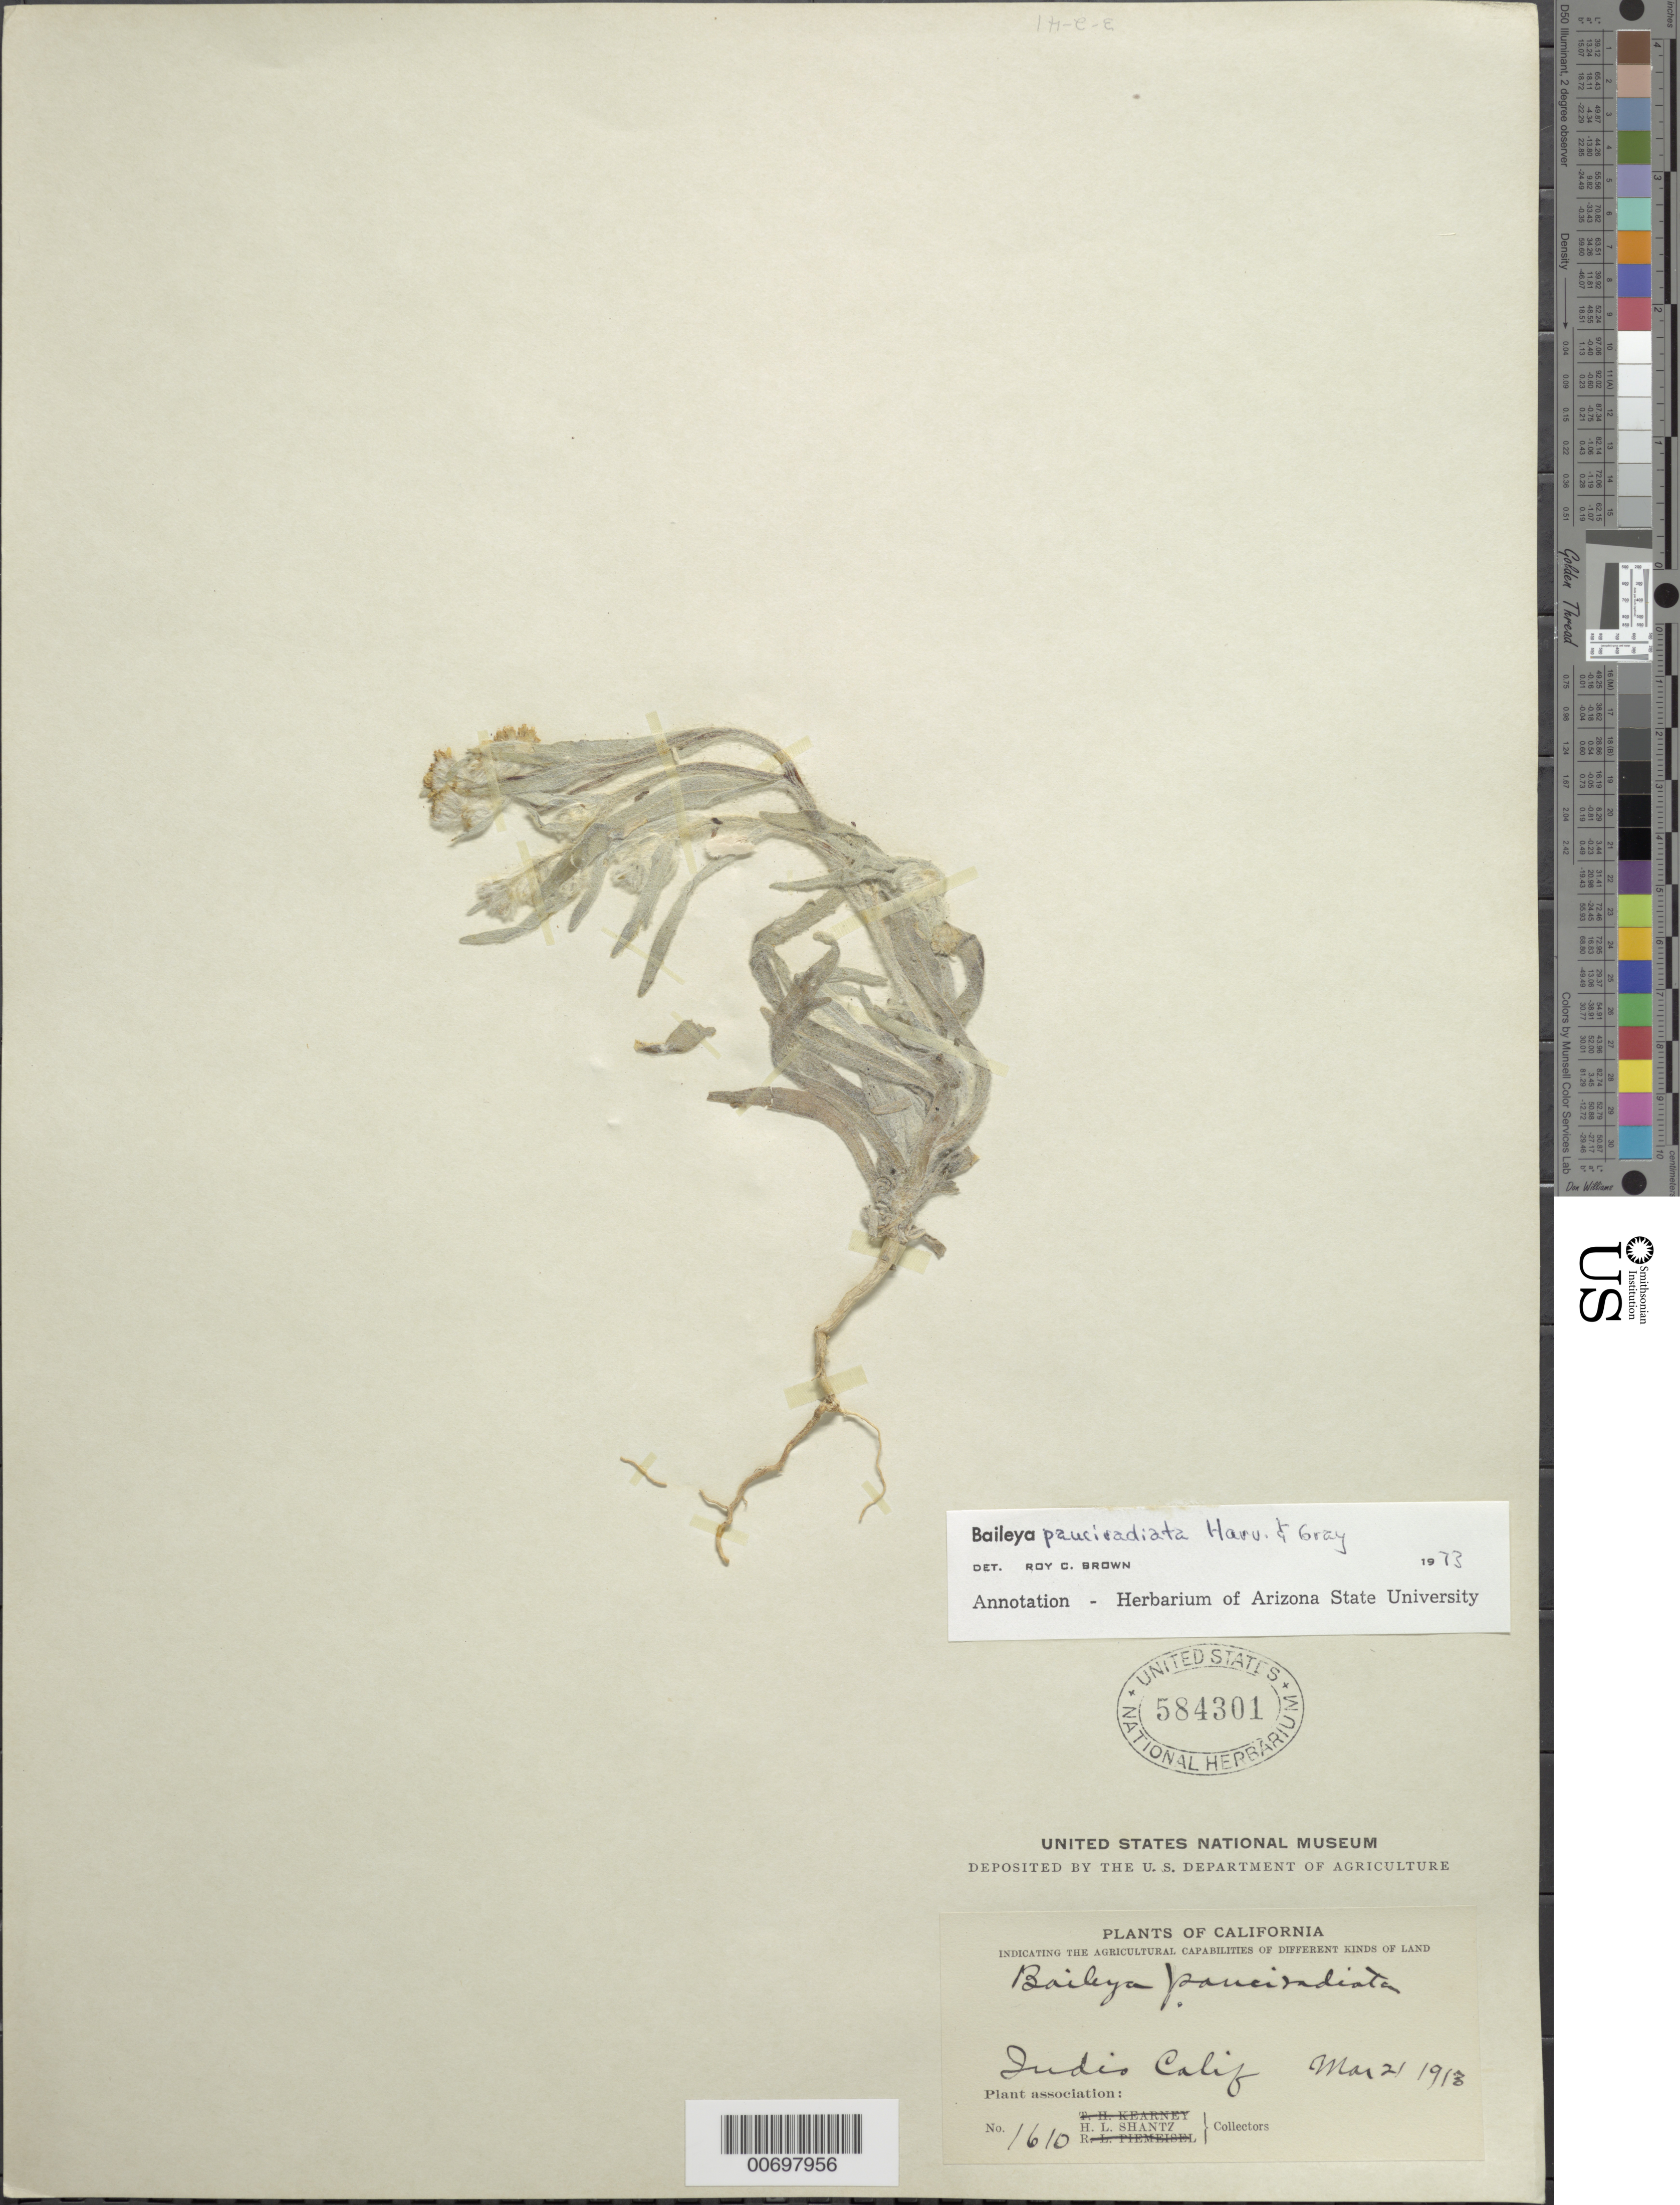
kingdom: Plantae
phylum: Tracheophyta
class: Magnoliopsida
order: Asterales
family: Asteraceae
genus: Baileya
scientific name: Baileya pauciradiata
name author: Harv. & A. Gray ex A. Gray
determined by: Brown, Roy C.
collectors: H. Shantz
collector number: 1610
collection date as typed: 21 Mar 1918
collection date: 1918-03-21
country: United States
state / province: California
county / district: Riverside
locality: Indio.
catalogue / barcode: US 584301